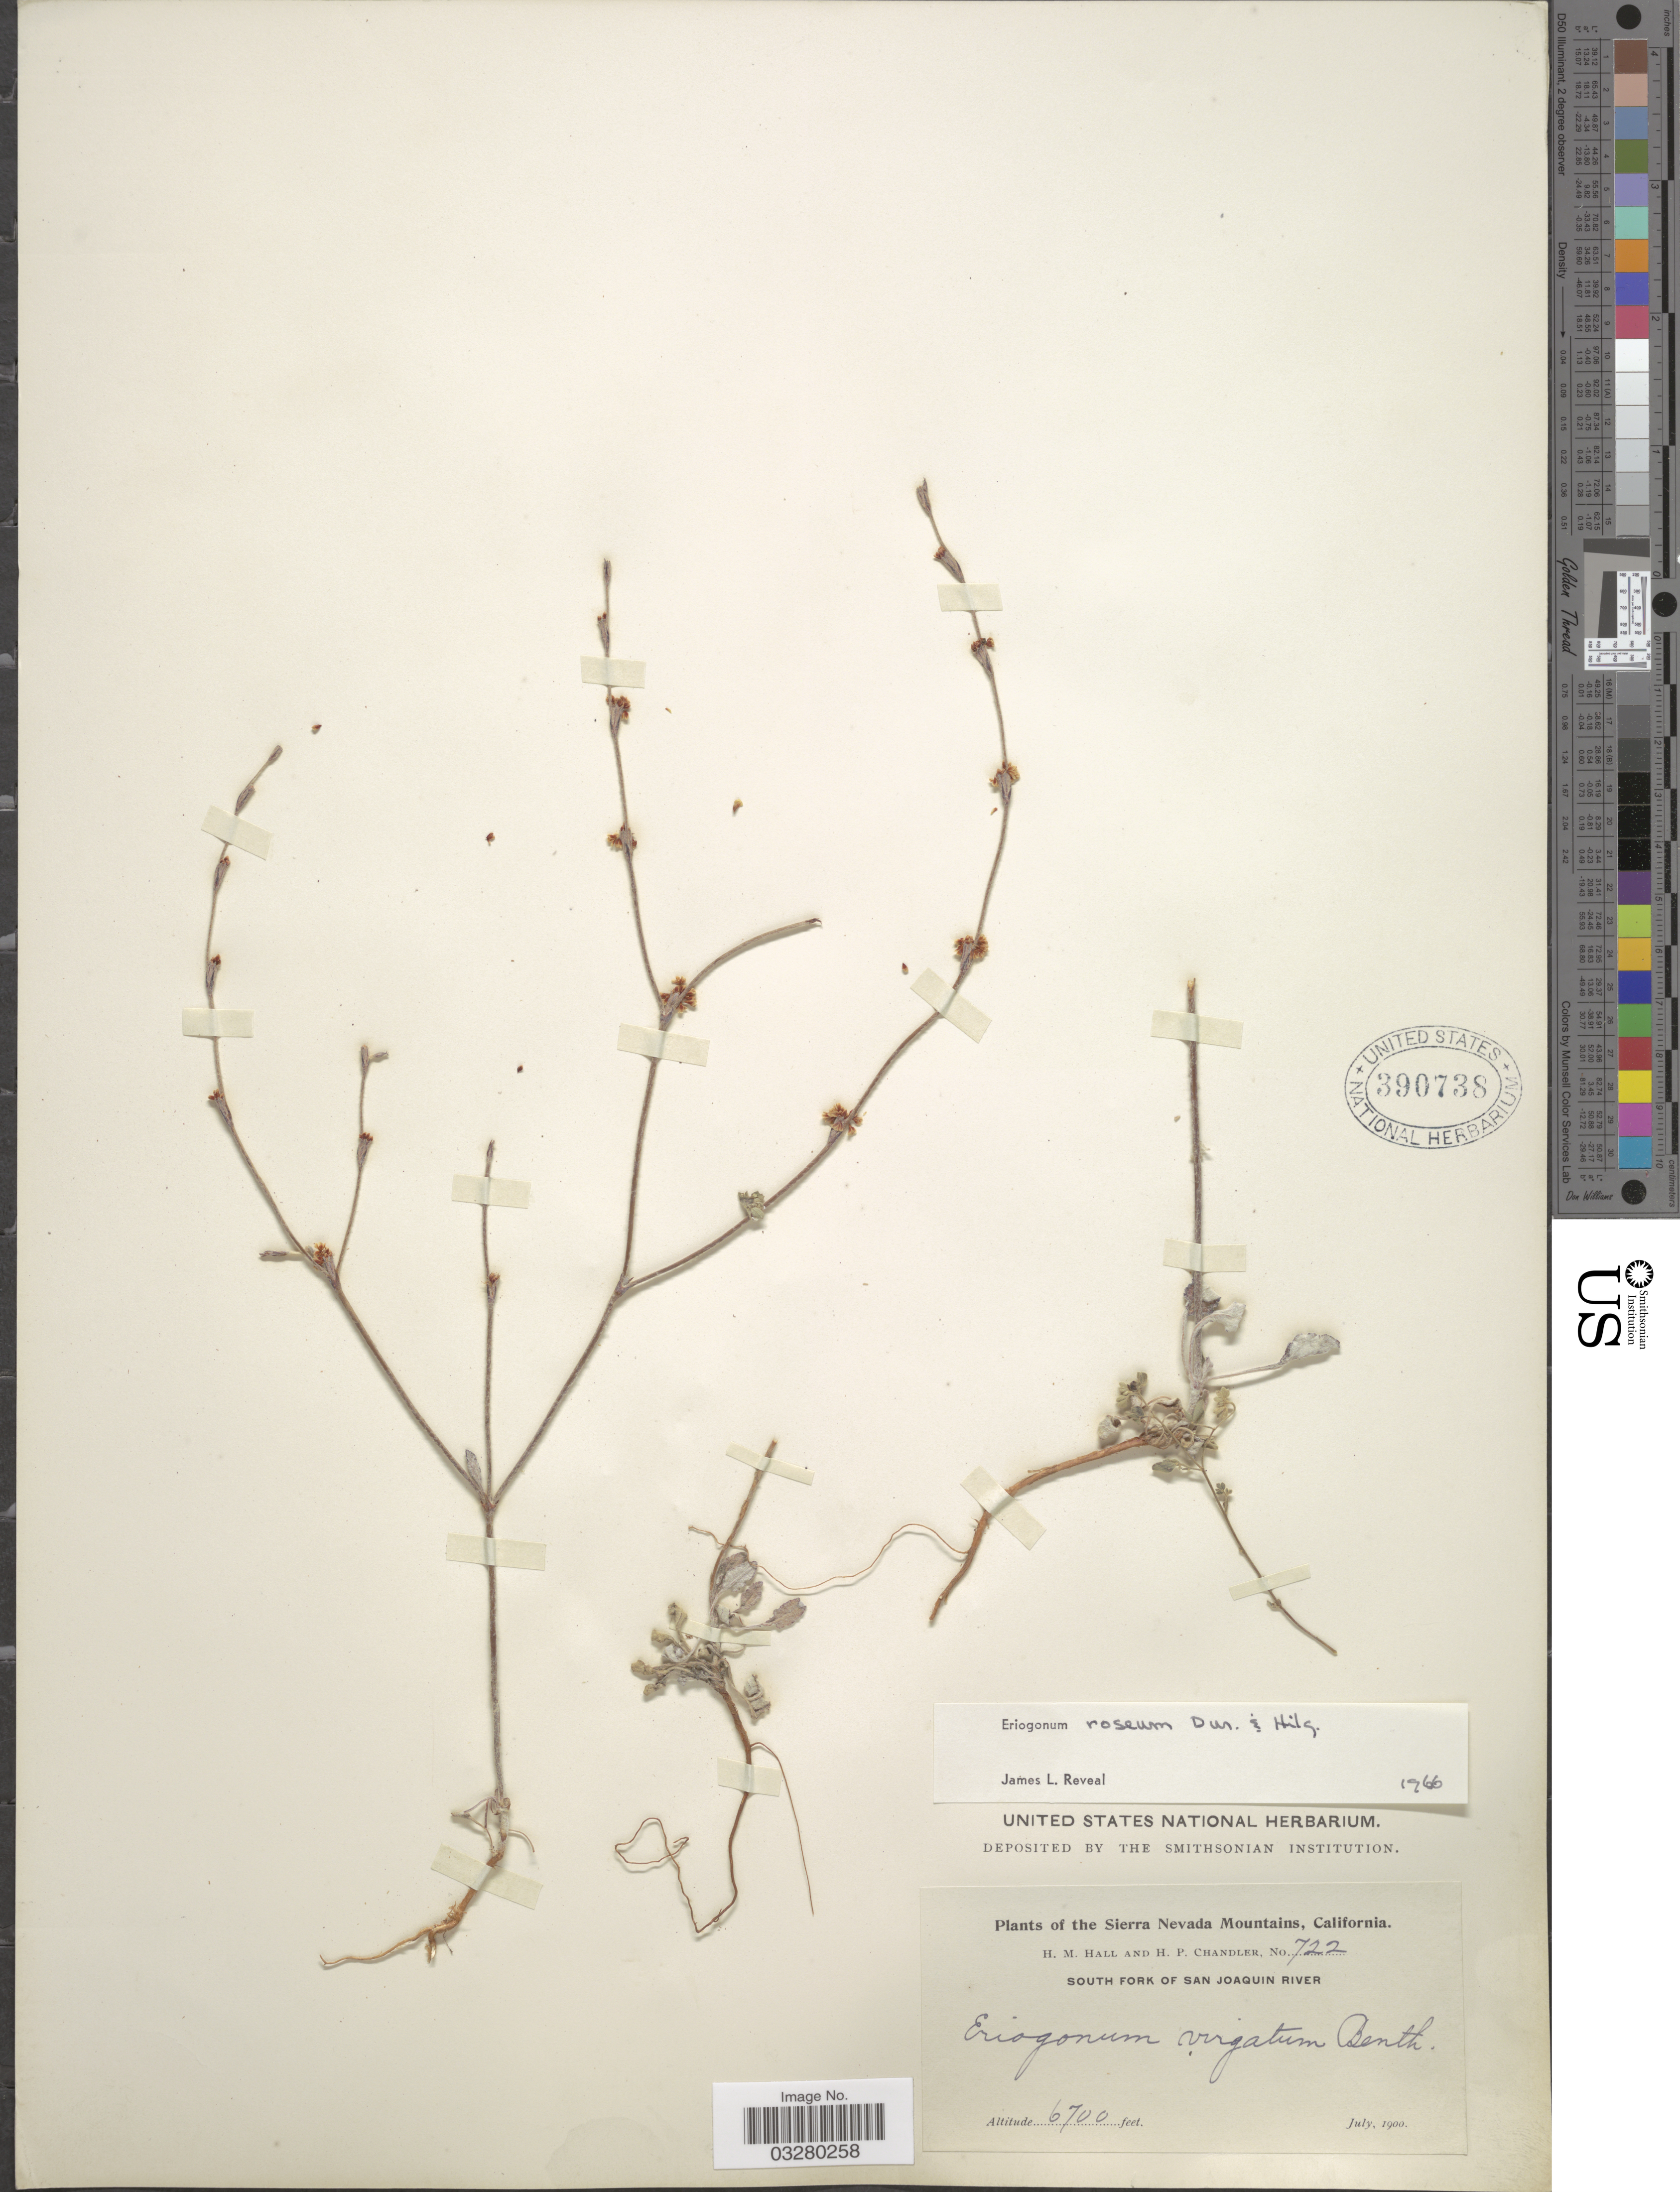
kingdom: Plantae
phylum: Tracheophyta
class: Magnoliopsida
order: Caryophyllales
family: Polygonaceae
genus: Eriogonum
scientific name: Eriogonum roseum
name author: Durand & Hilg.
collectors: H. M. Hall & H. Chandler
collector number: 722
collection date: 1900-07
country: United States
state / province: California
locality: Sierra Nevada Mountains. South Fork of San Joaquin River.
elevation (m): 2042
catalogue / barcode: US 390738